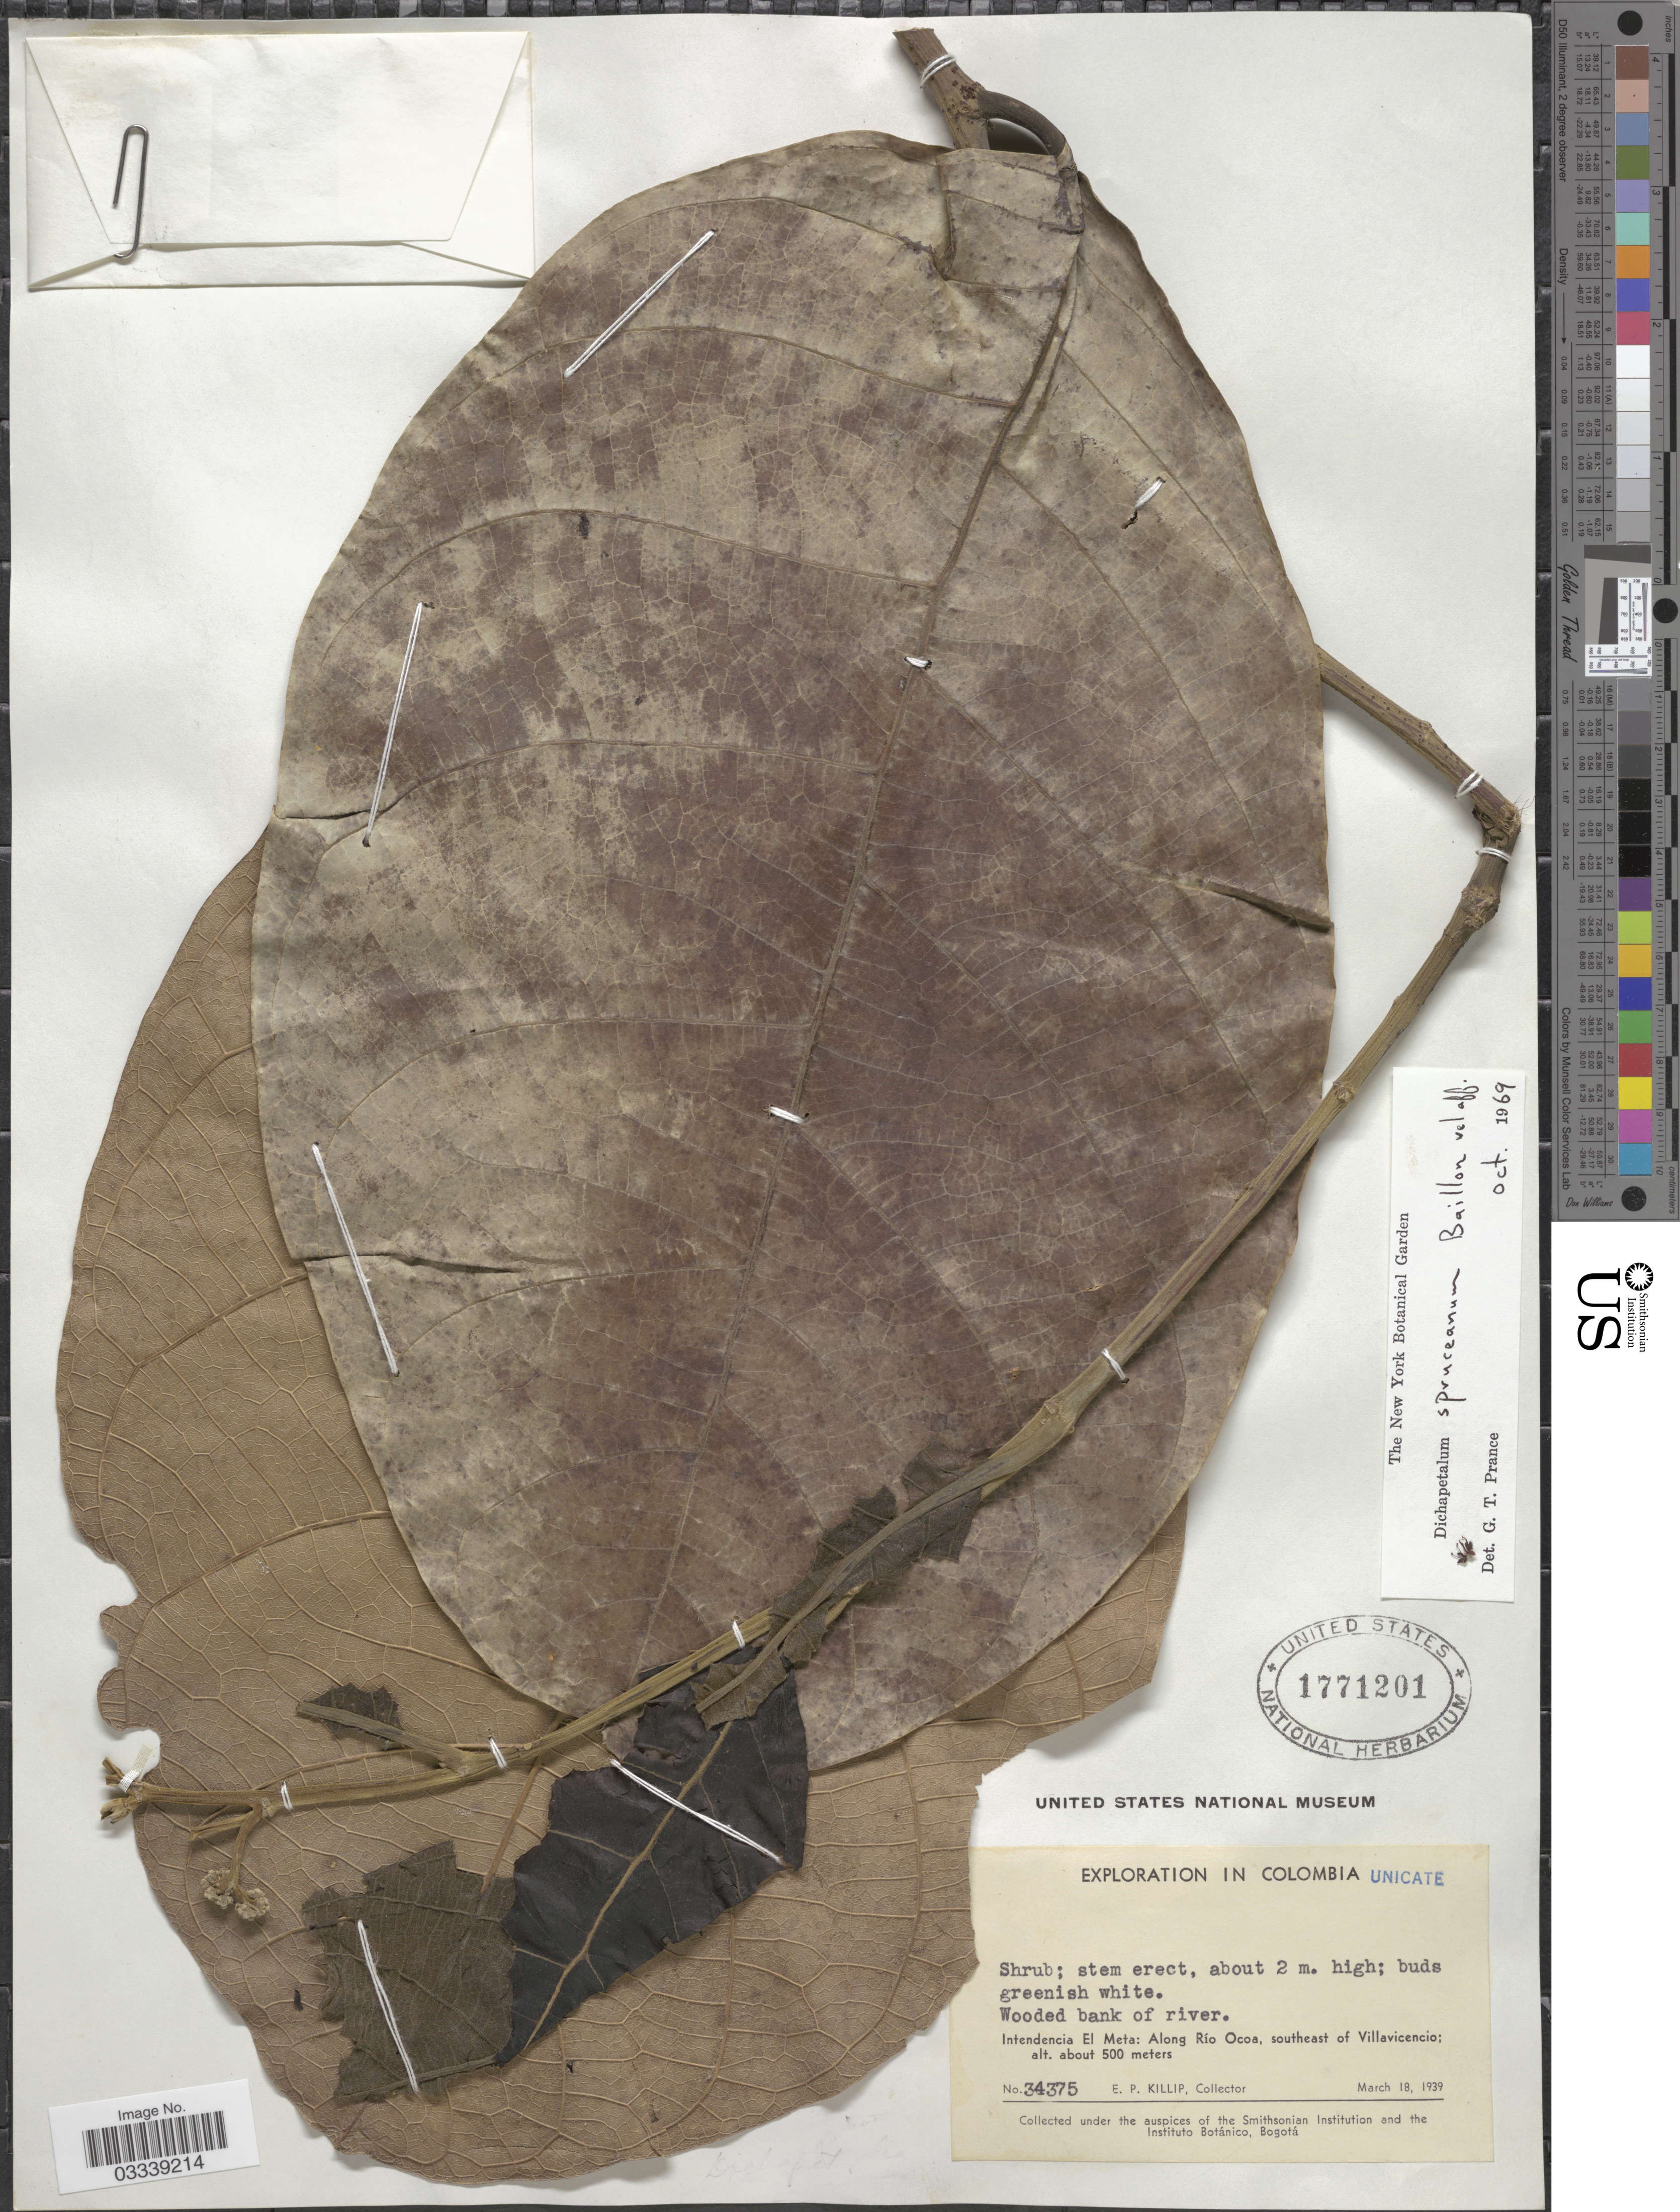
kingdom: Plantae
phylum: Tracheophyta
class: Magnoliopsida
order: Malpighiales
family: Dichapetalaceae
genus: Dichapetalum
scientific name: Dichapetalum spruceanum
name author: Baill.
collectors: E. P. Killip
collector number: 34375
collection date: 1939-03-18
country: Colombia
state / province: Meta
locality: Wooded bank of river. Intendencia El Meta: Along Río Ocoa, southeast of Villavicencio.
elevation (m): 500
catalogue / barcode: US 1771201